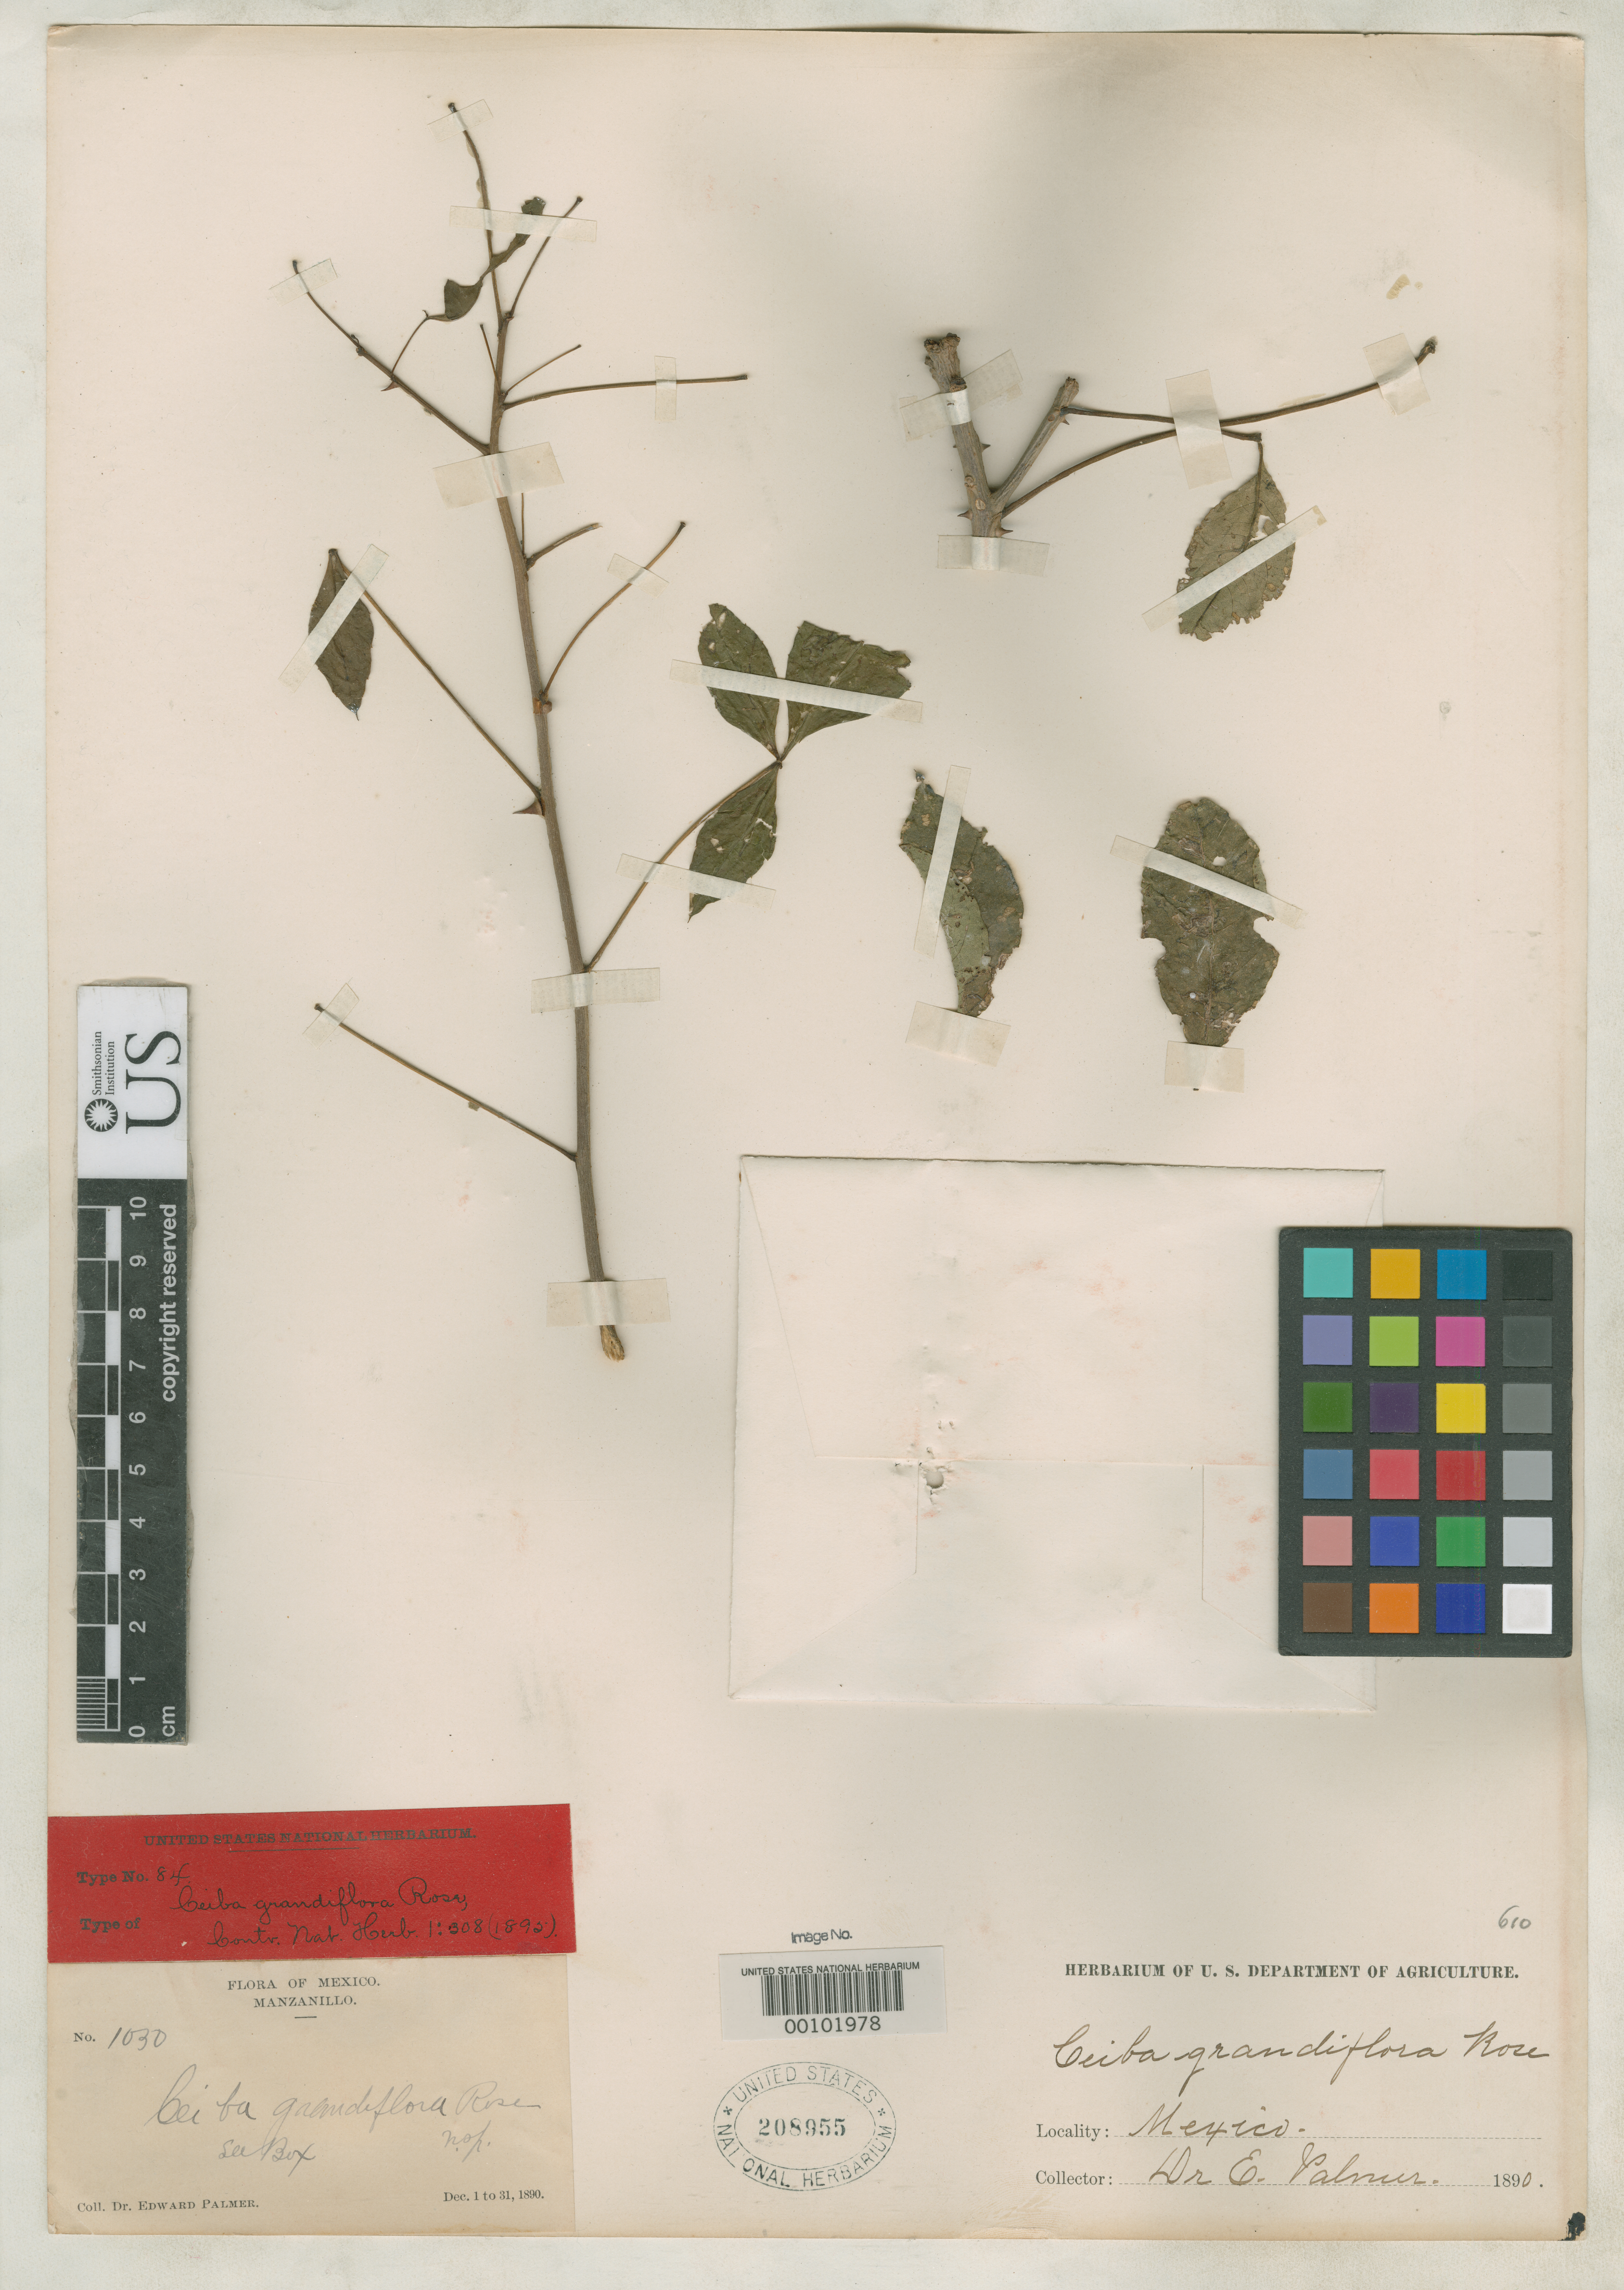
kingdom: Plantae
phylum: Tracheophyta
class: Magnoliopsida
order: Malvales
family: Malvaceae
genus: Ceiba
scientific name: Ceiba grandiflora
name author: Rose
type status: Type Collection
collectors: E. Palmer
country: Mexico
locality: E of Monserrat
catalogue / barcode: US 208955